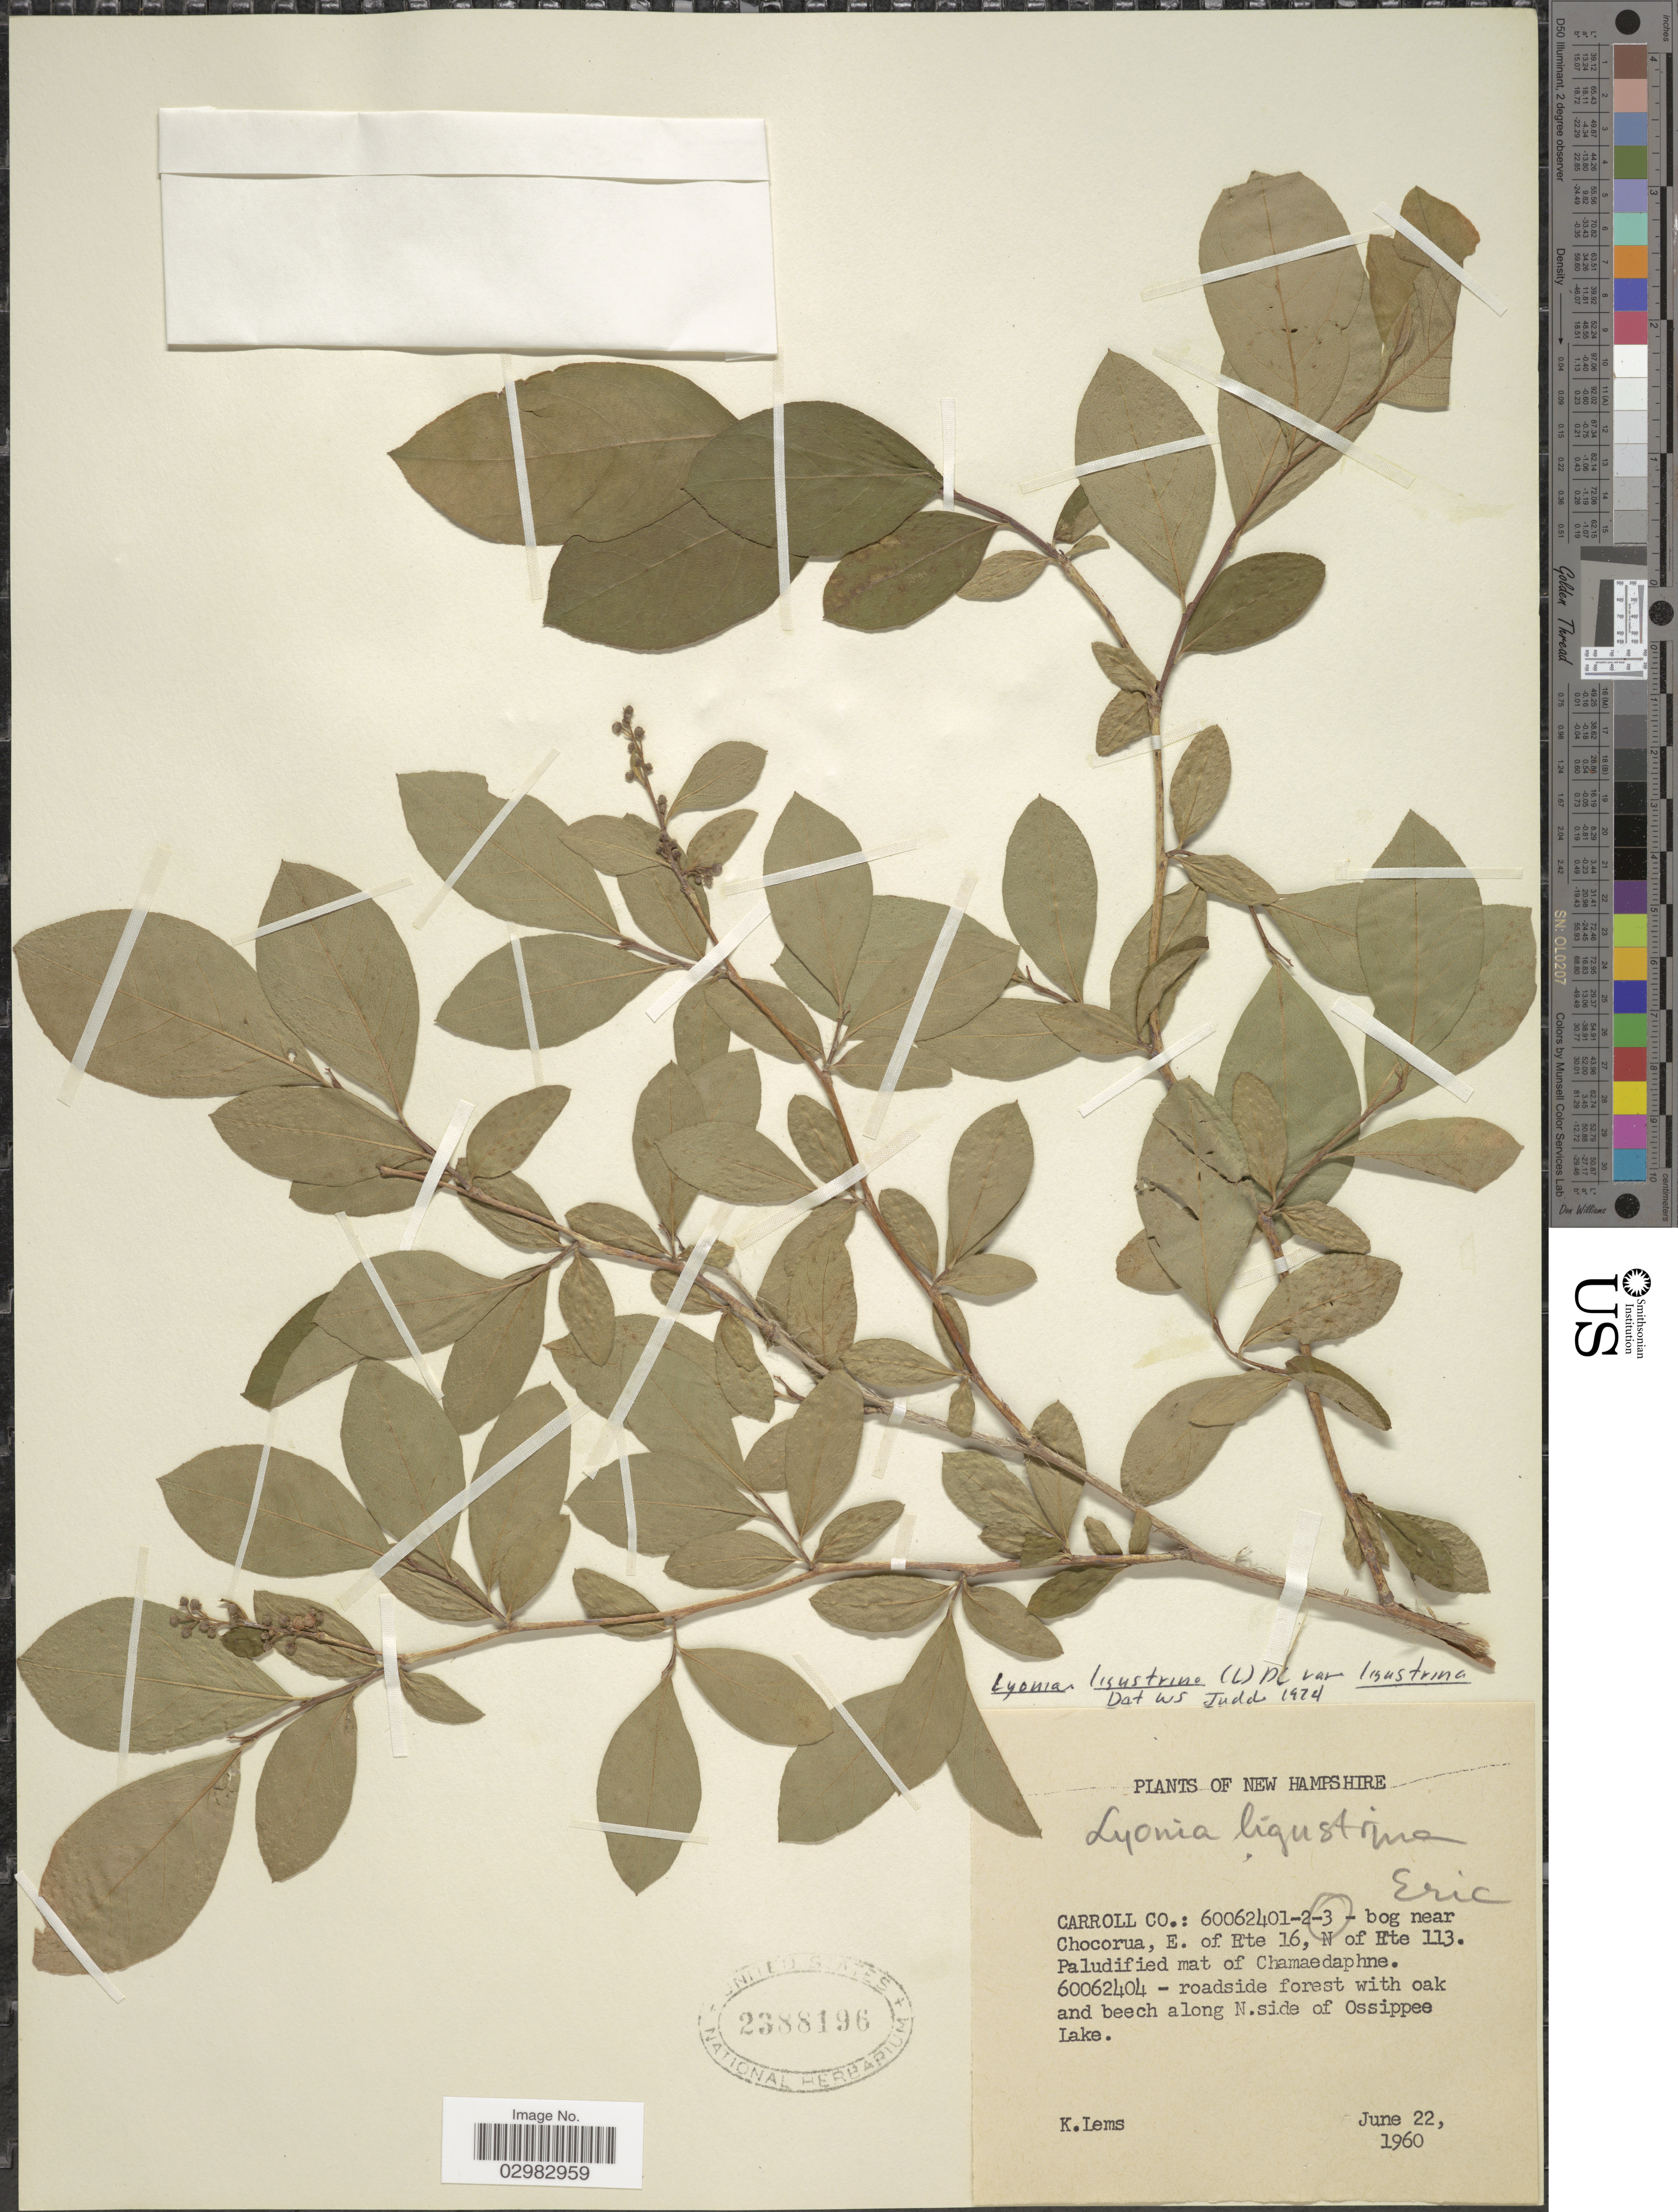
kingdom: Plantae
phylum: Tracheophyta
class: Magnoliopsida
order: Ericales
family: Ericaceae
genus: Lyonia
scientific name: Lyonia ligustrina var. ligustrina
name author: (L.) DC.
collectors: K. Lems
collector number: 60062403?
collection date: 1960-06-22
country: United States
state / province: New Hampshire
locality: Carroll Co.: bog near Chocorua, E. of Rte 16, N of Rte 113. Paludified mat of Chamaedaphne.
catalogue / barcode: US 2388196